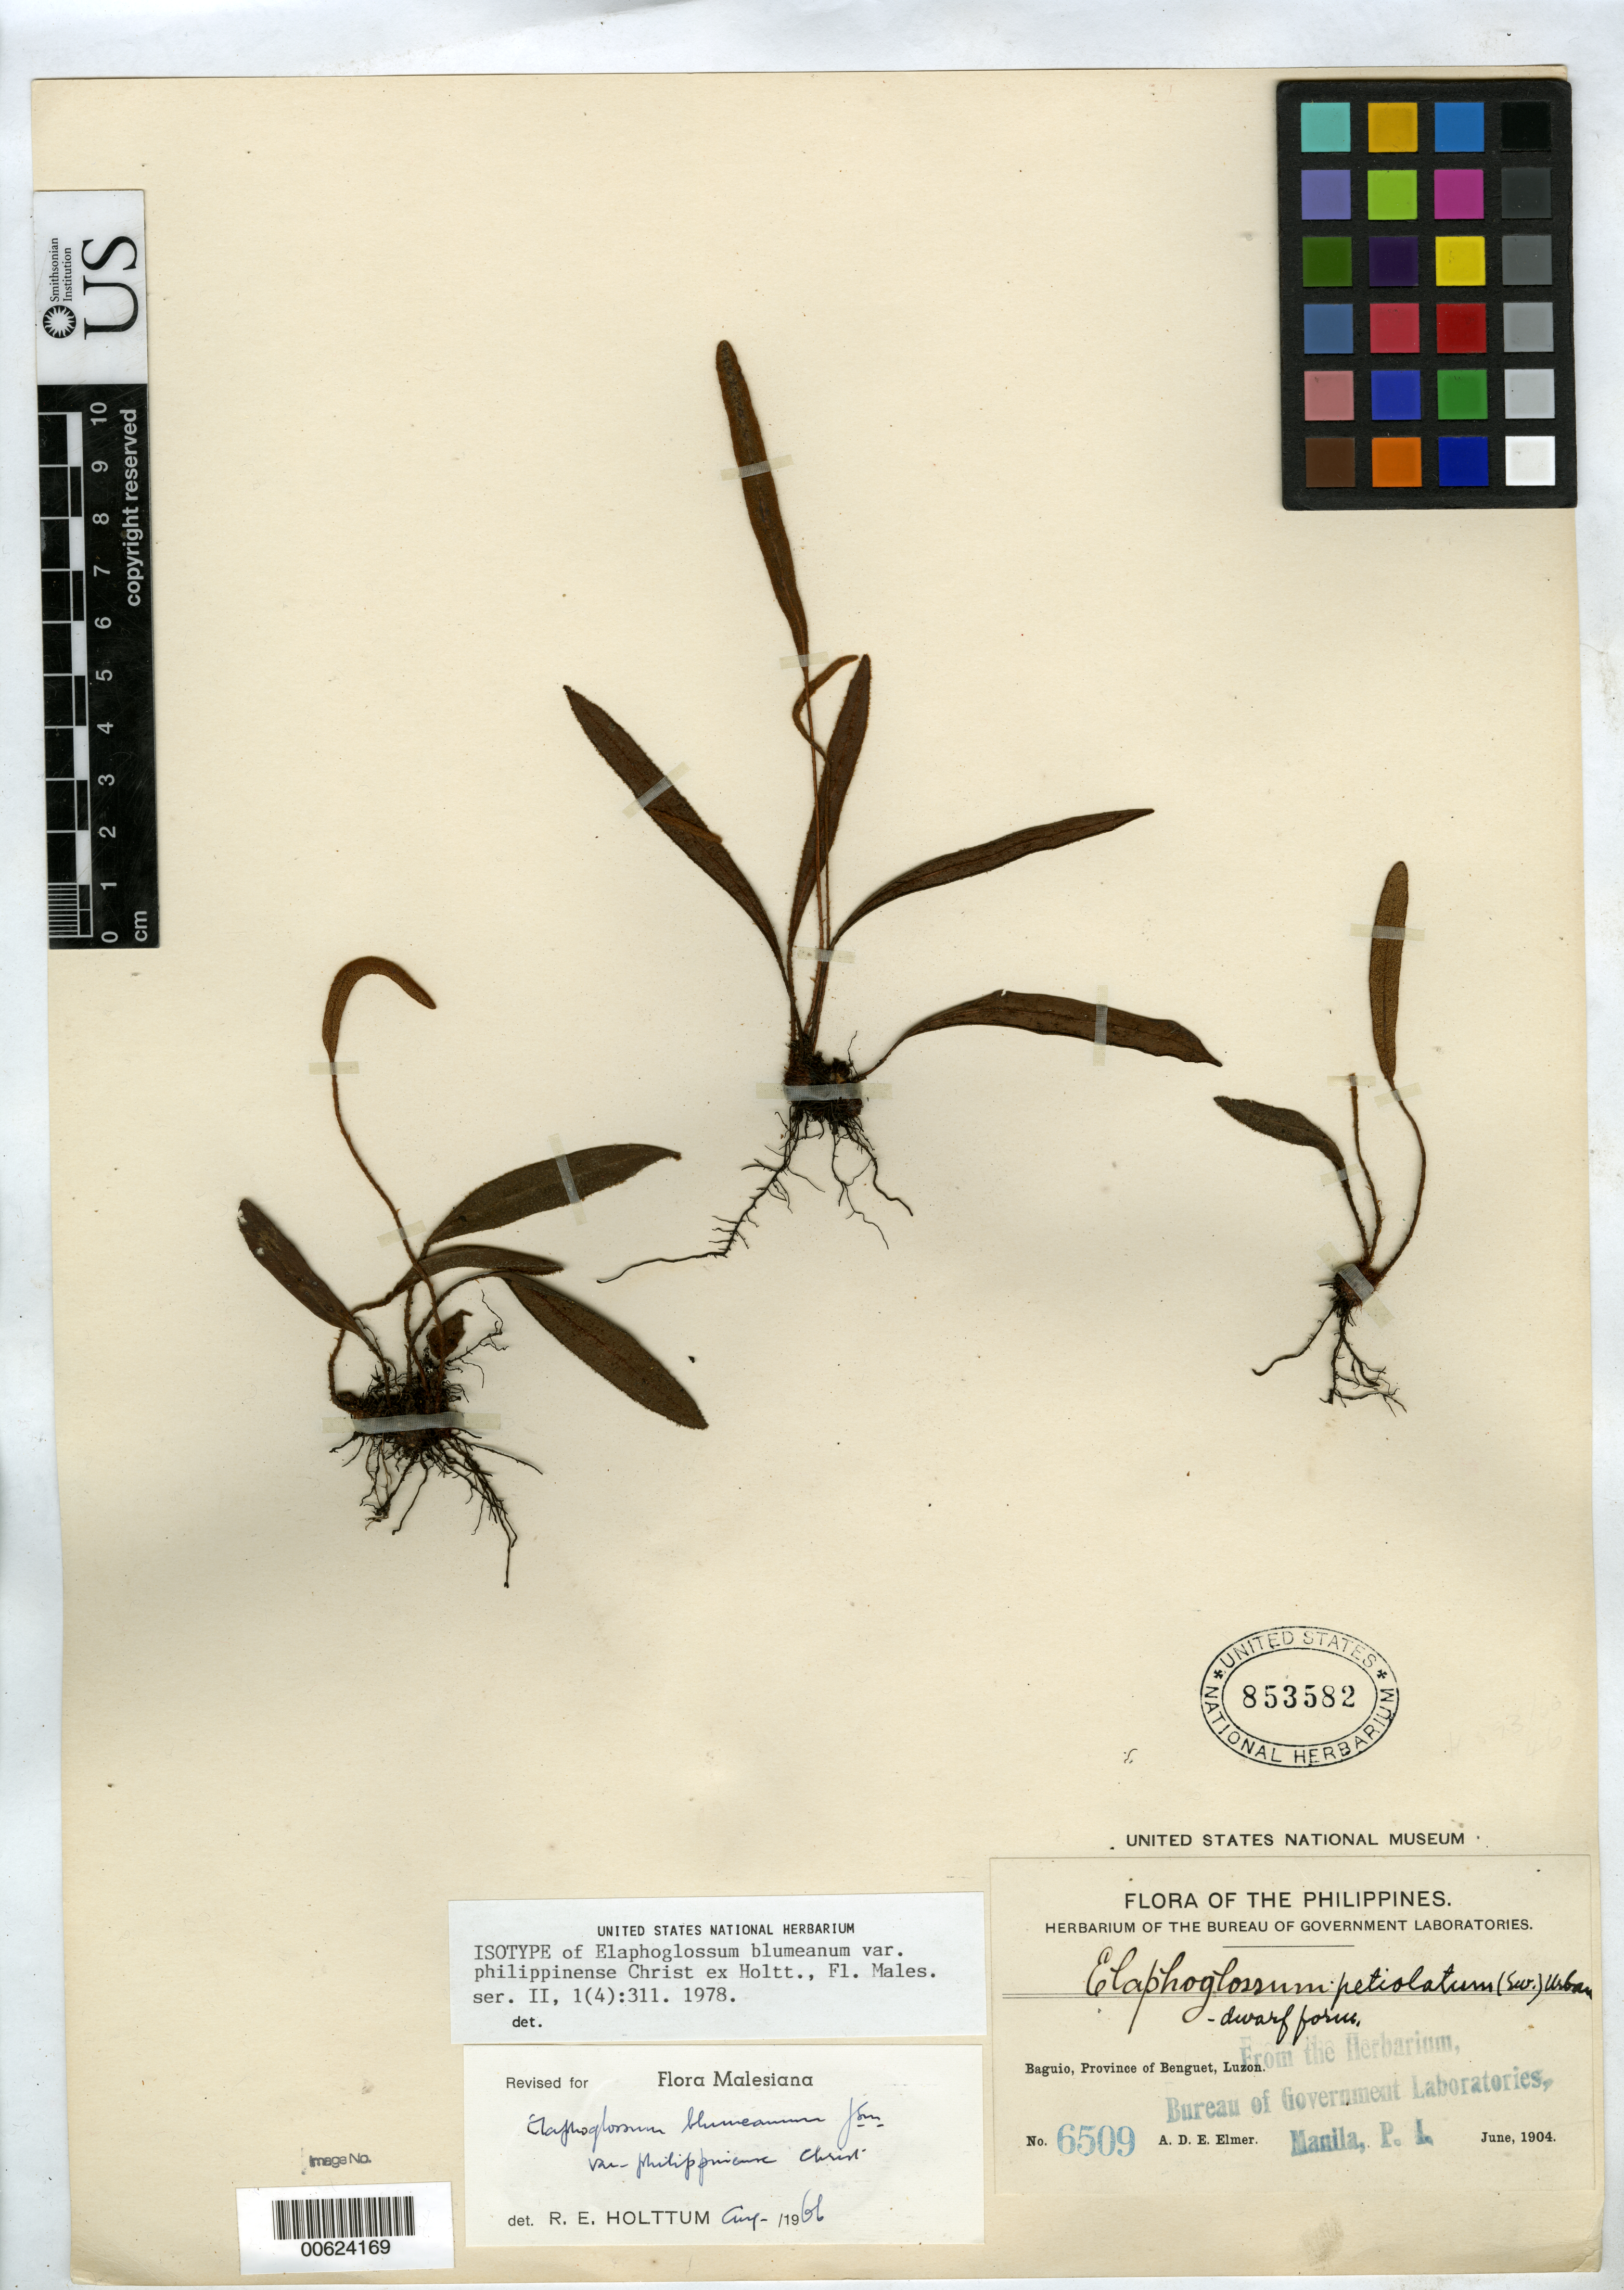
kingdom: Plantae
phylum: Tracheophyta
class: Polypodiopsida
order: Polypodiales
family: Dryopteridaceae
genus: Elaphoglossum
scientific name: Elaphoglossum blumeanum var. philippinense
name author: Christ ex Holttum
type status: Isotype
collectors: A. D. E. Elmer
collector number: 6509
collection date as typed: Jun 1904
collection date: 1904-06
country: Philippines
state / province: Cordillera (Administrative Region)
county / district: Benguet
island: Luzon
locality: Baguio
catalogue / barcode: US 853582